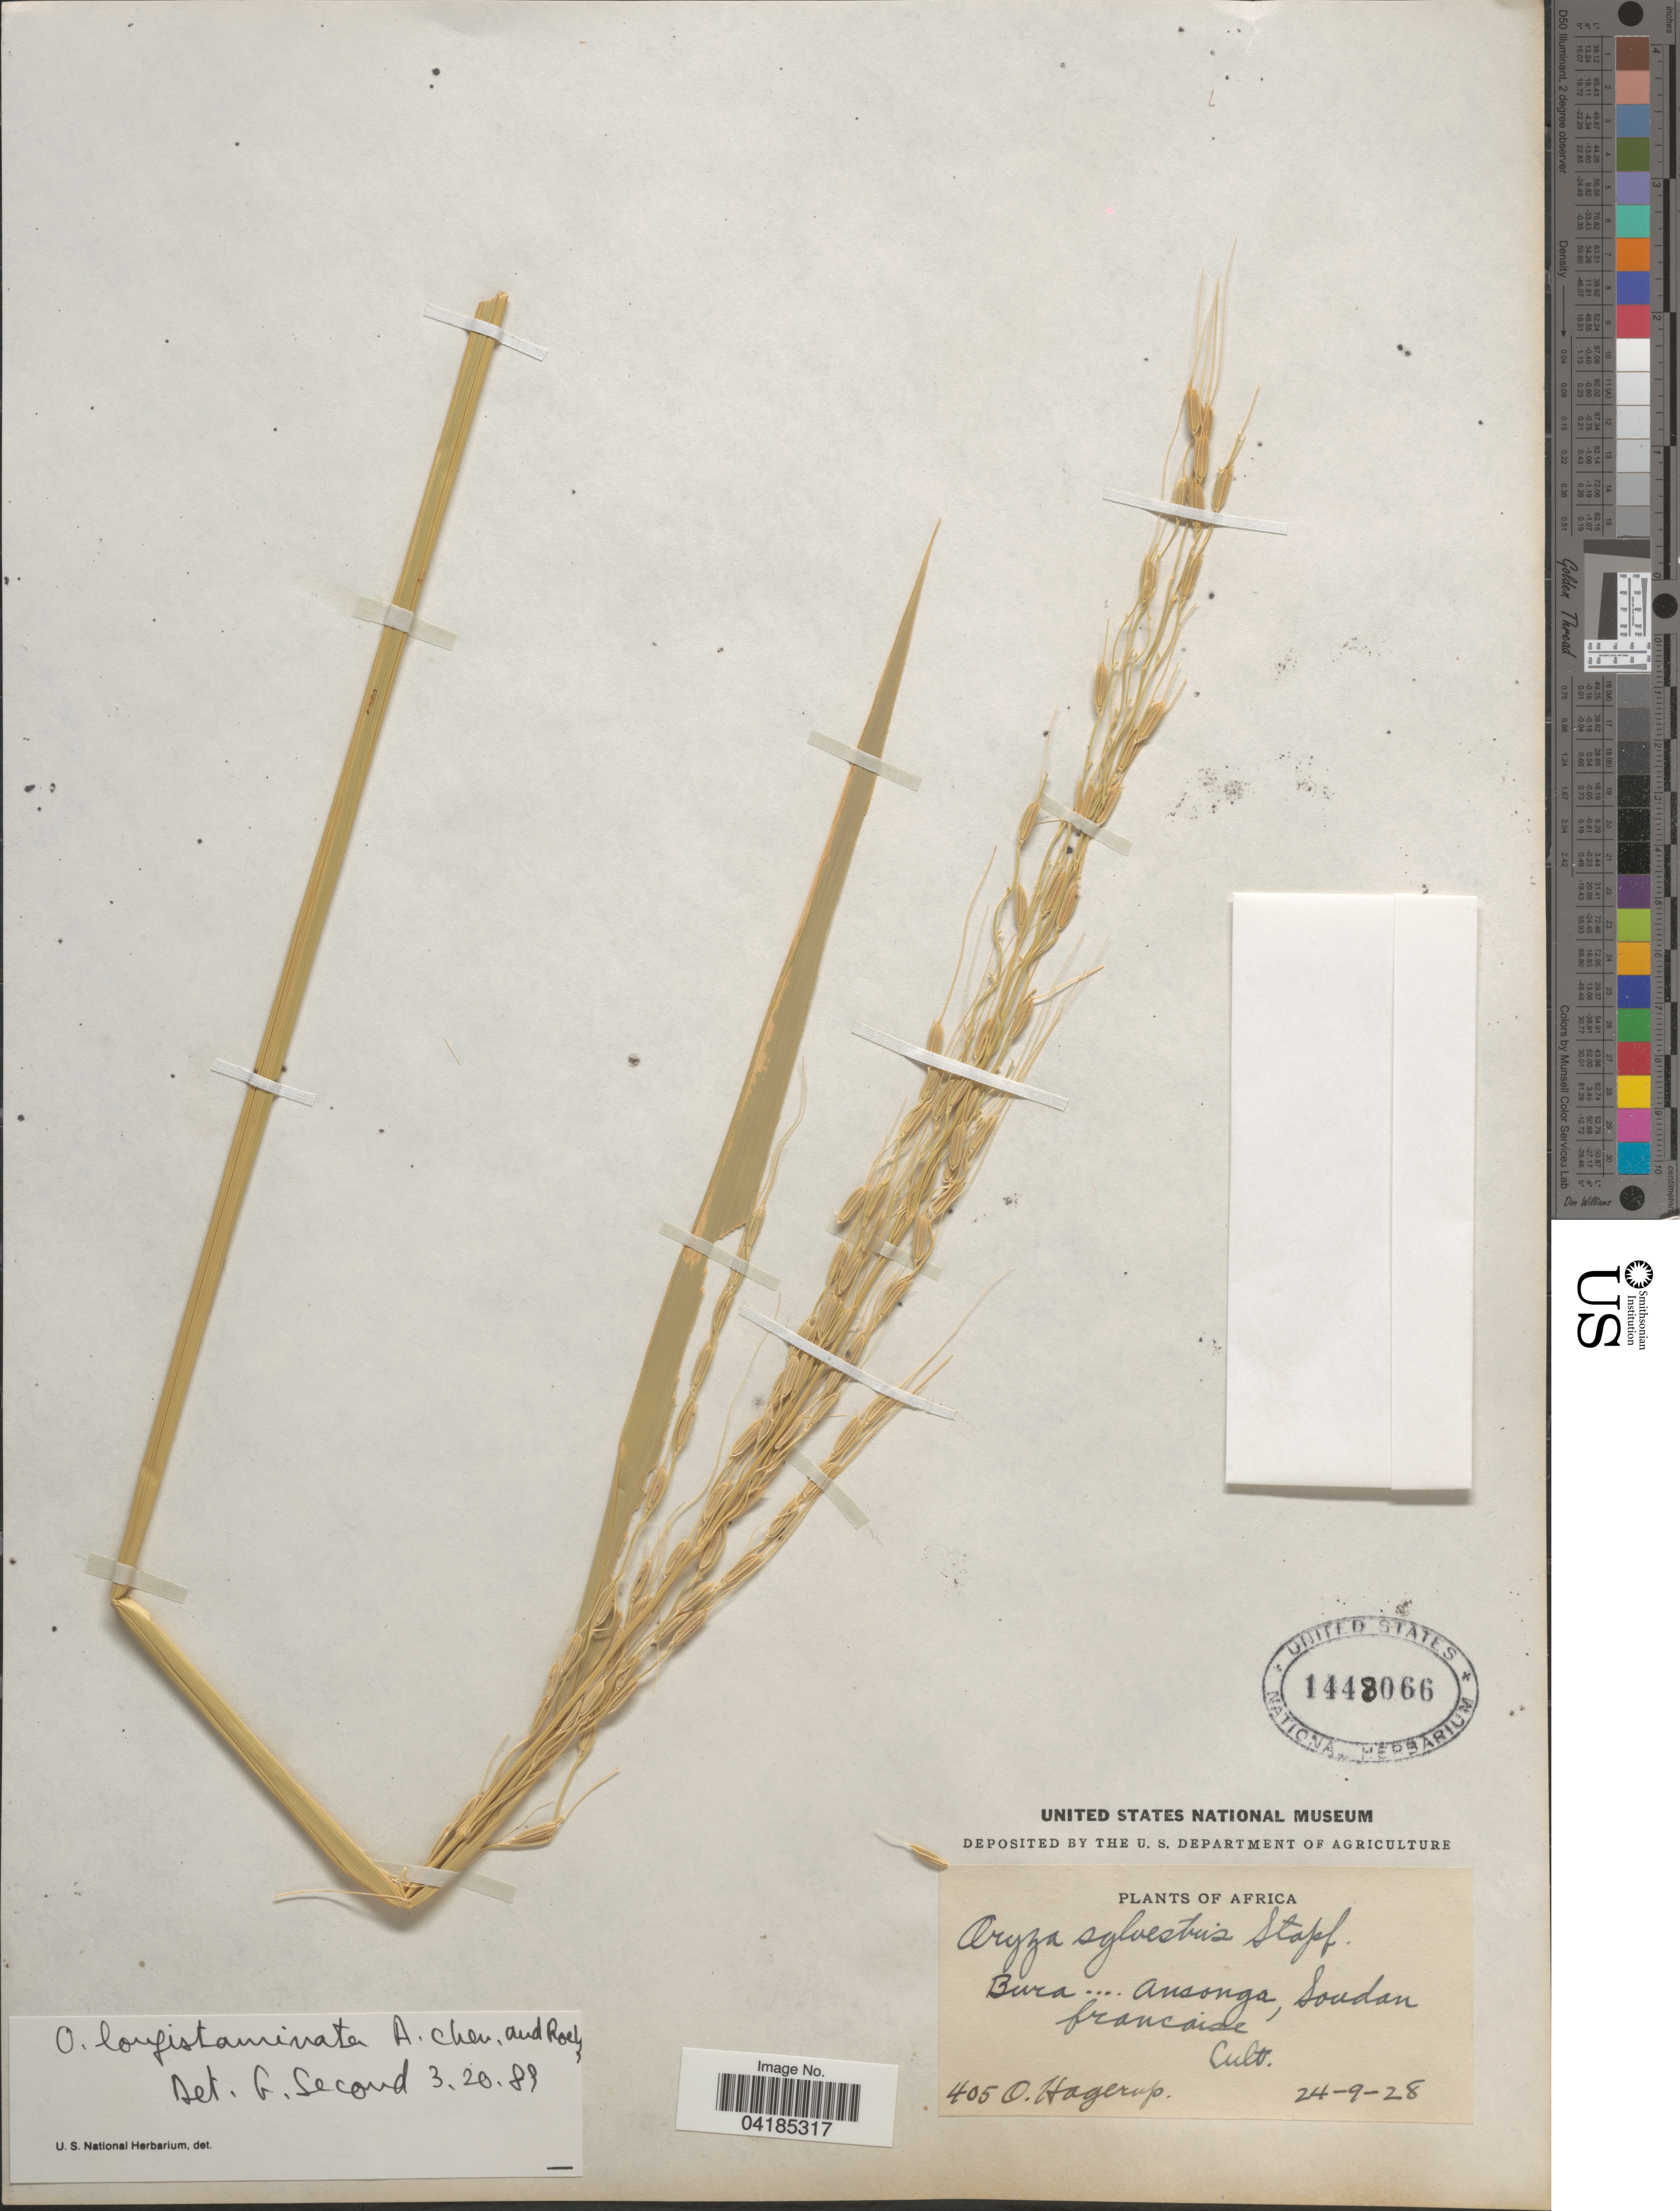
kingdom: Plantae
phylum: Tracheophyta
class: Liliopsida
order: Poales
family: Poaceae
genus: Oryza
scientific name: Oryza longistaminata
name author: A. Chev. & Roehr.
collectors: O. Hagerup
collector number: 405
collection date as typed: Transcribed d/m/y: 24/9/28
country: Mali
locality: Bura .... Ansongo, Soudan francaise.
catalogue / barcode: US 1448066